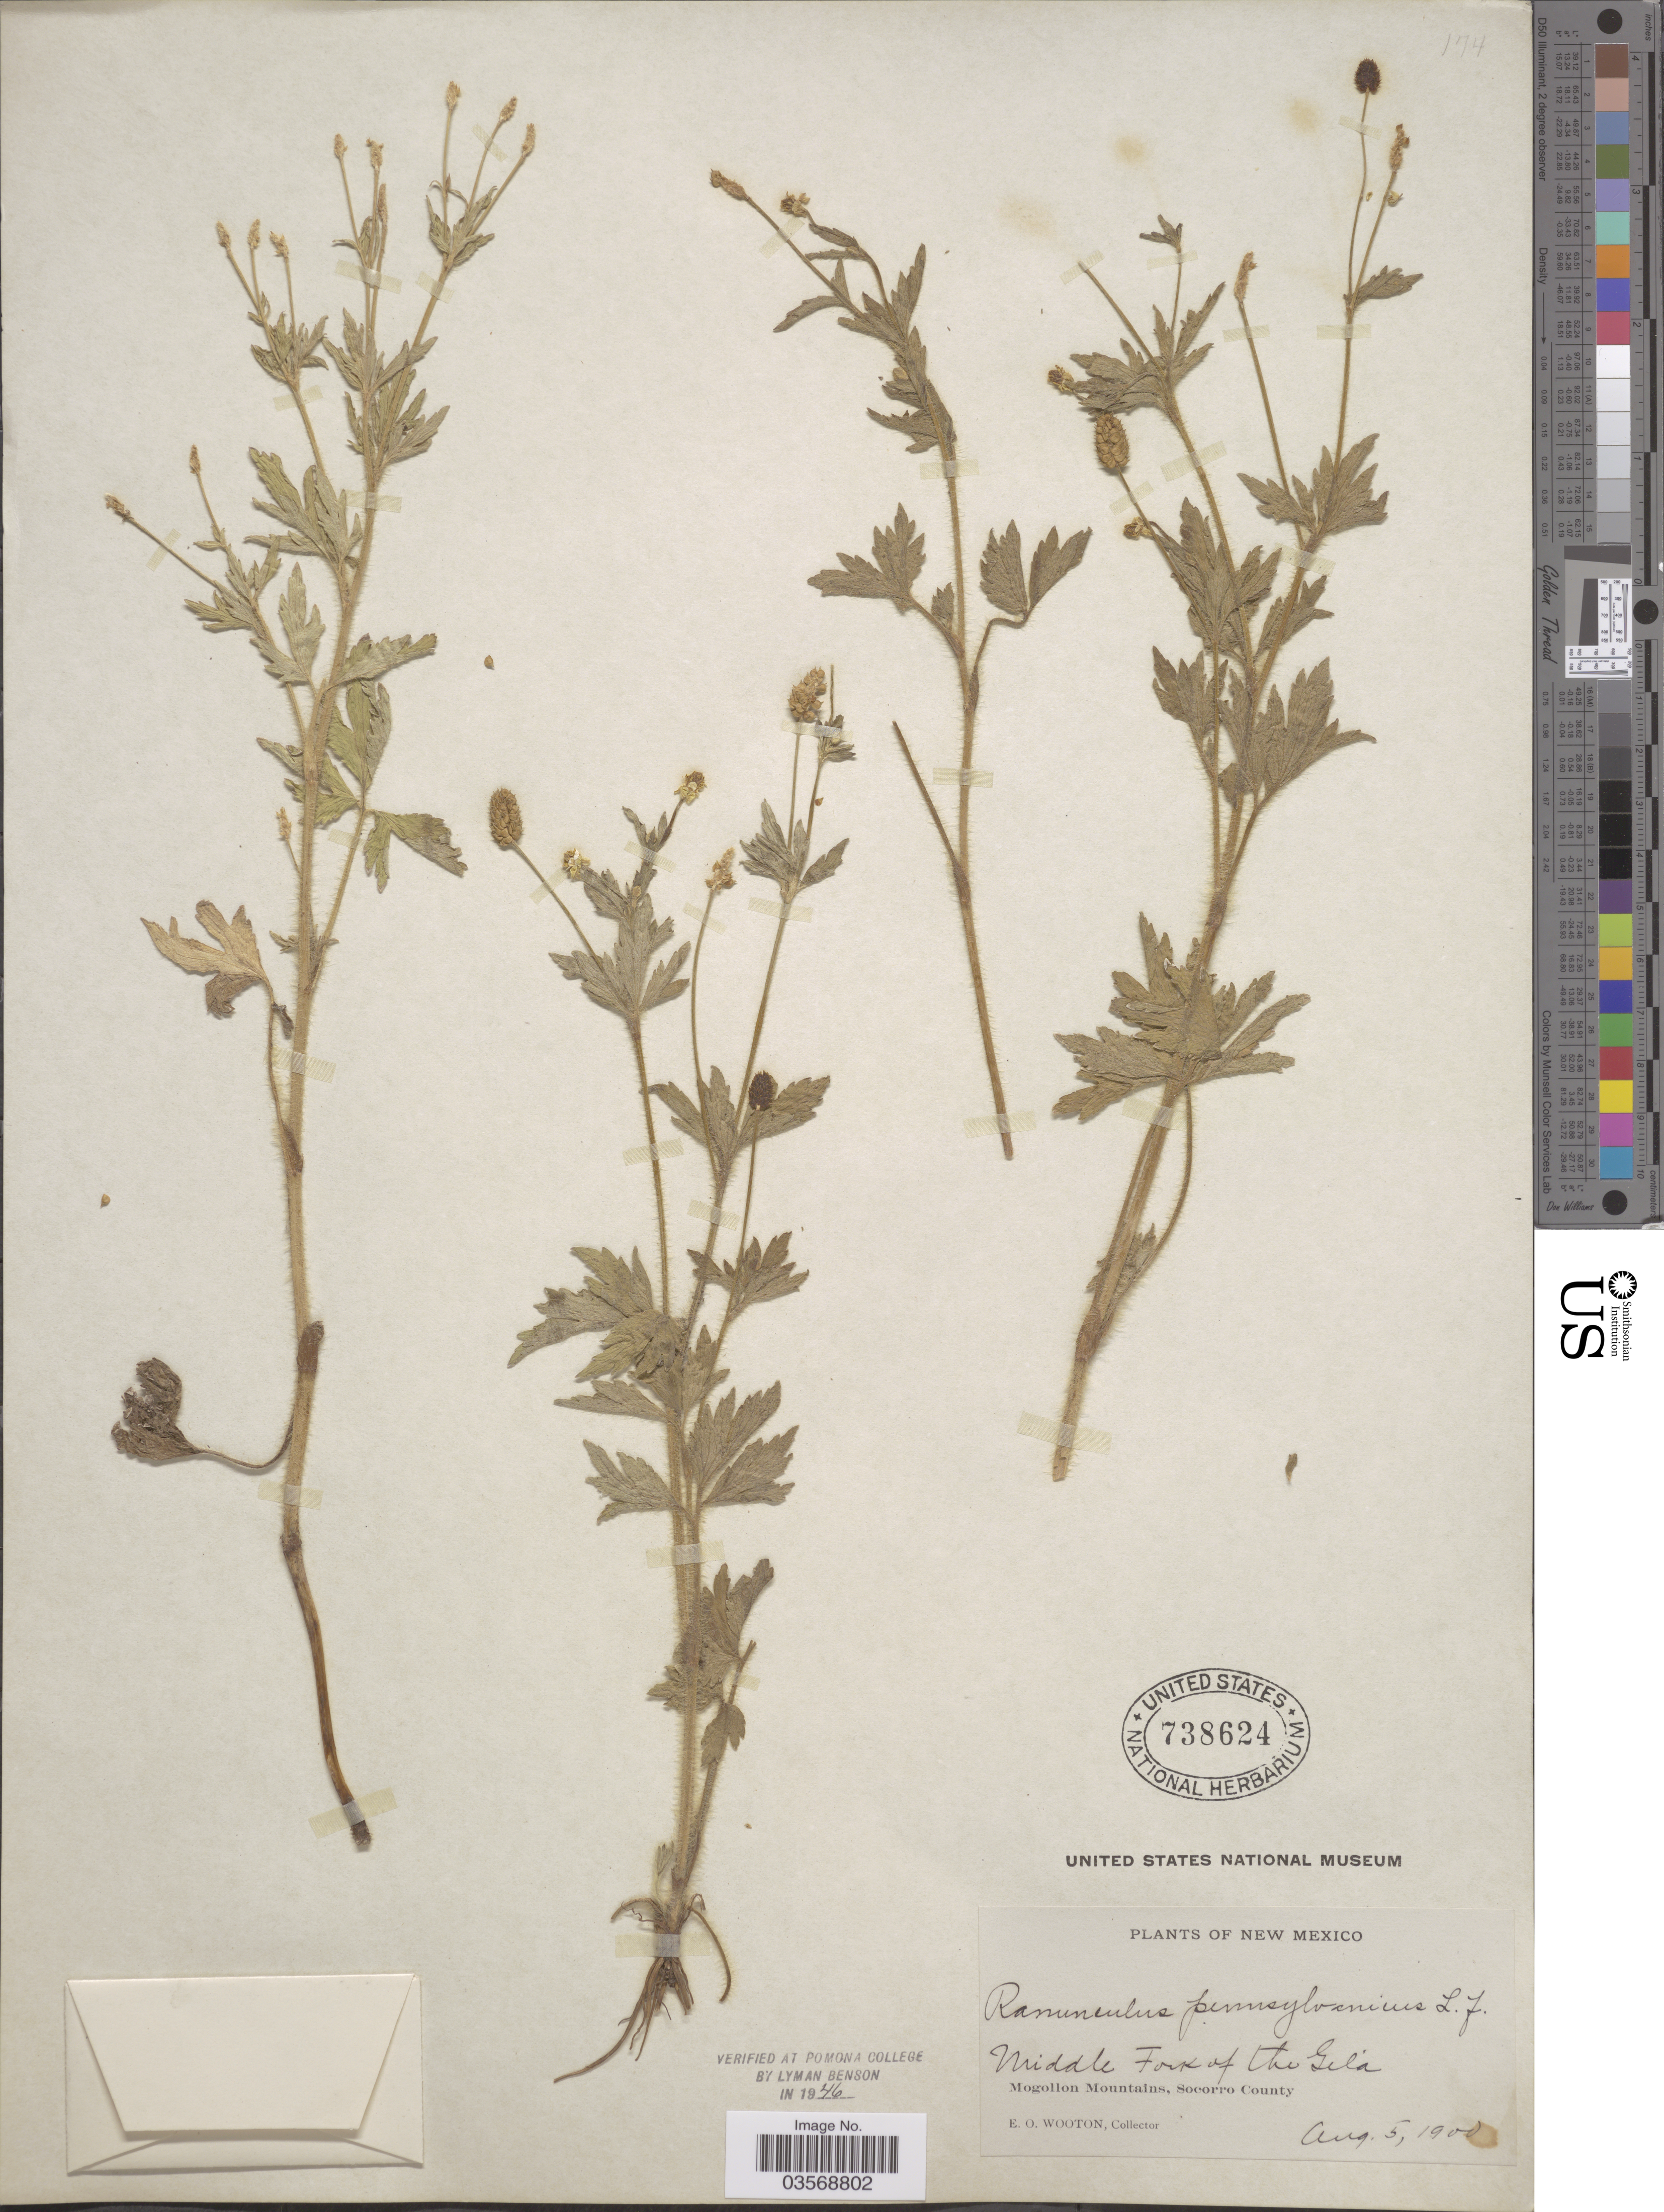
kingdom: Plantae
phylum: Tracheophyta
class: Magnoliopsida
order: Ranunculales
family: Ranunculaceae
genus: Ranunculus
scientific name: Ranunculus pensylvanicus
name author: L. f.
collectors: E. O. Wooton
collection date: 1900-08-05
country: United States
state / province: New Mexico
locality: Middle Fork of the Gila. Mogollon Mountains, Socorro County.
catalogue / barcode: US 738624